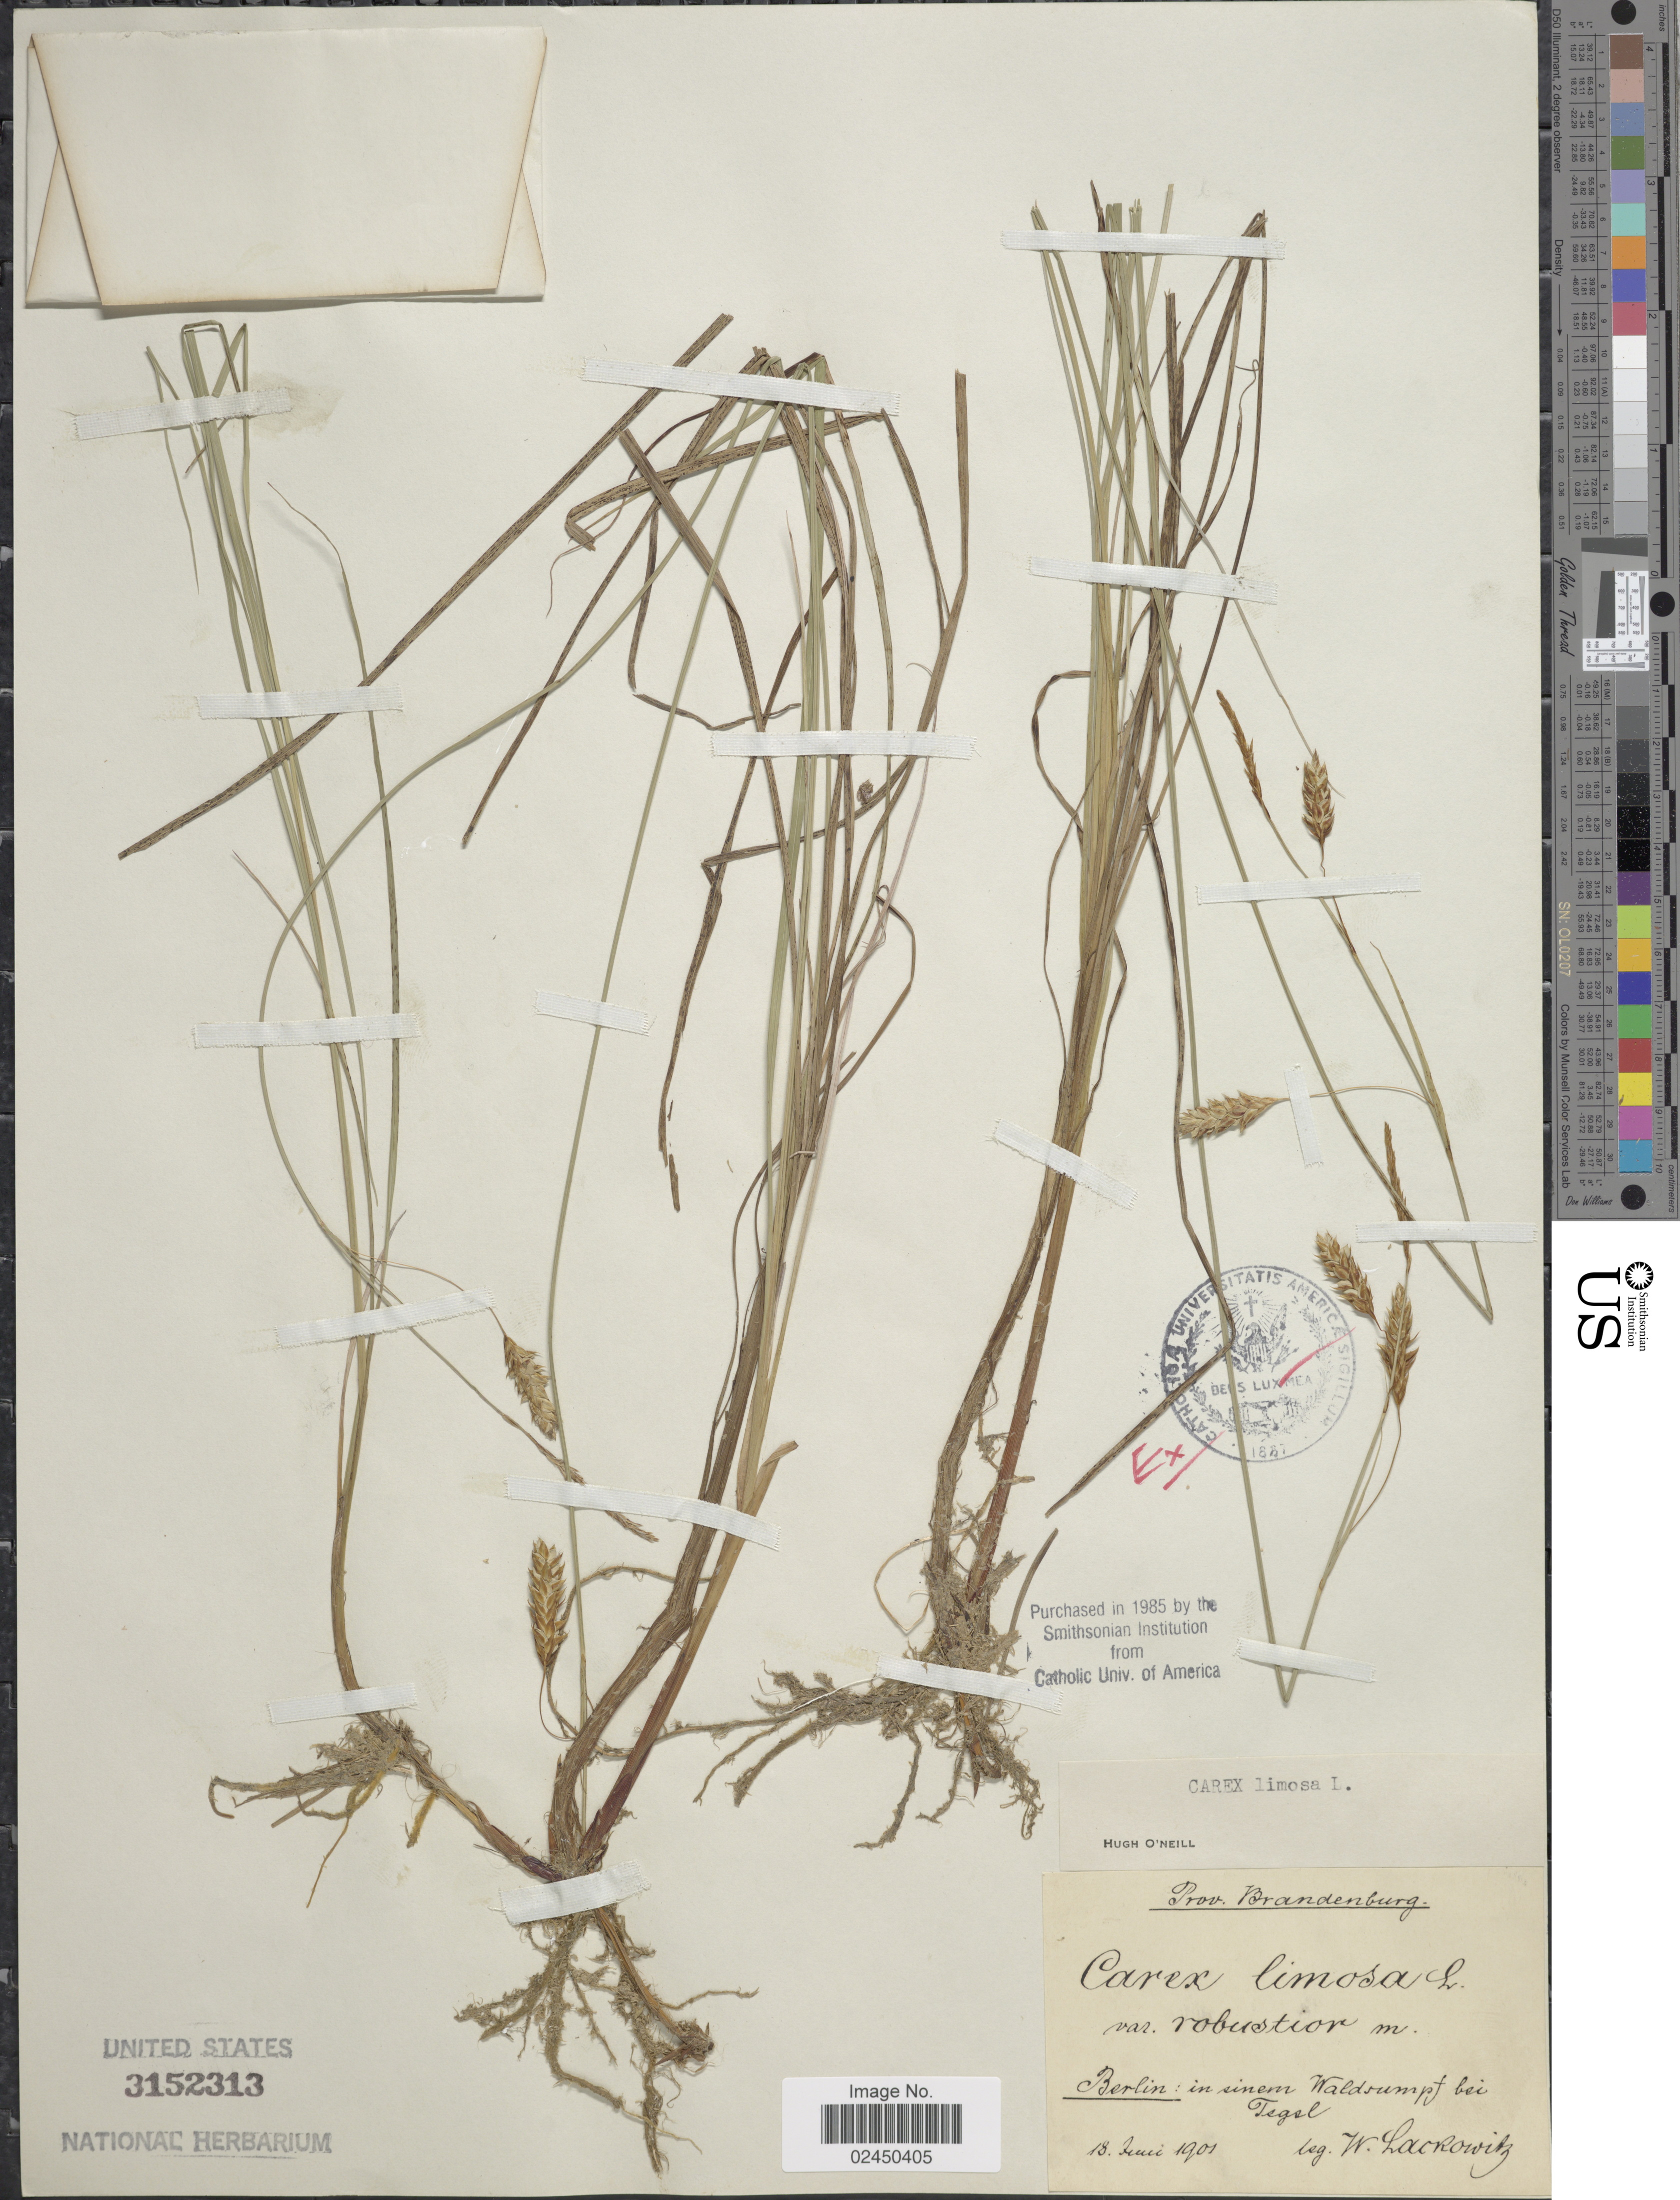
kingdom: Plantae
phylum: Tracheophyta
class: Liliopsida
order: Poales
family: Cyperaceae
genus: Carex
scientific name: Carex limosa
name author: L.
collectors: W. Lacrowitz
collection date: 1901-06-18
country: Germany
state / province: Berlin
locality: Berlin: in sinem Waldsumpt bei Tegsl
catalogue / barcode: US 3152313